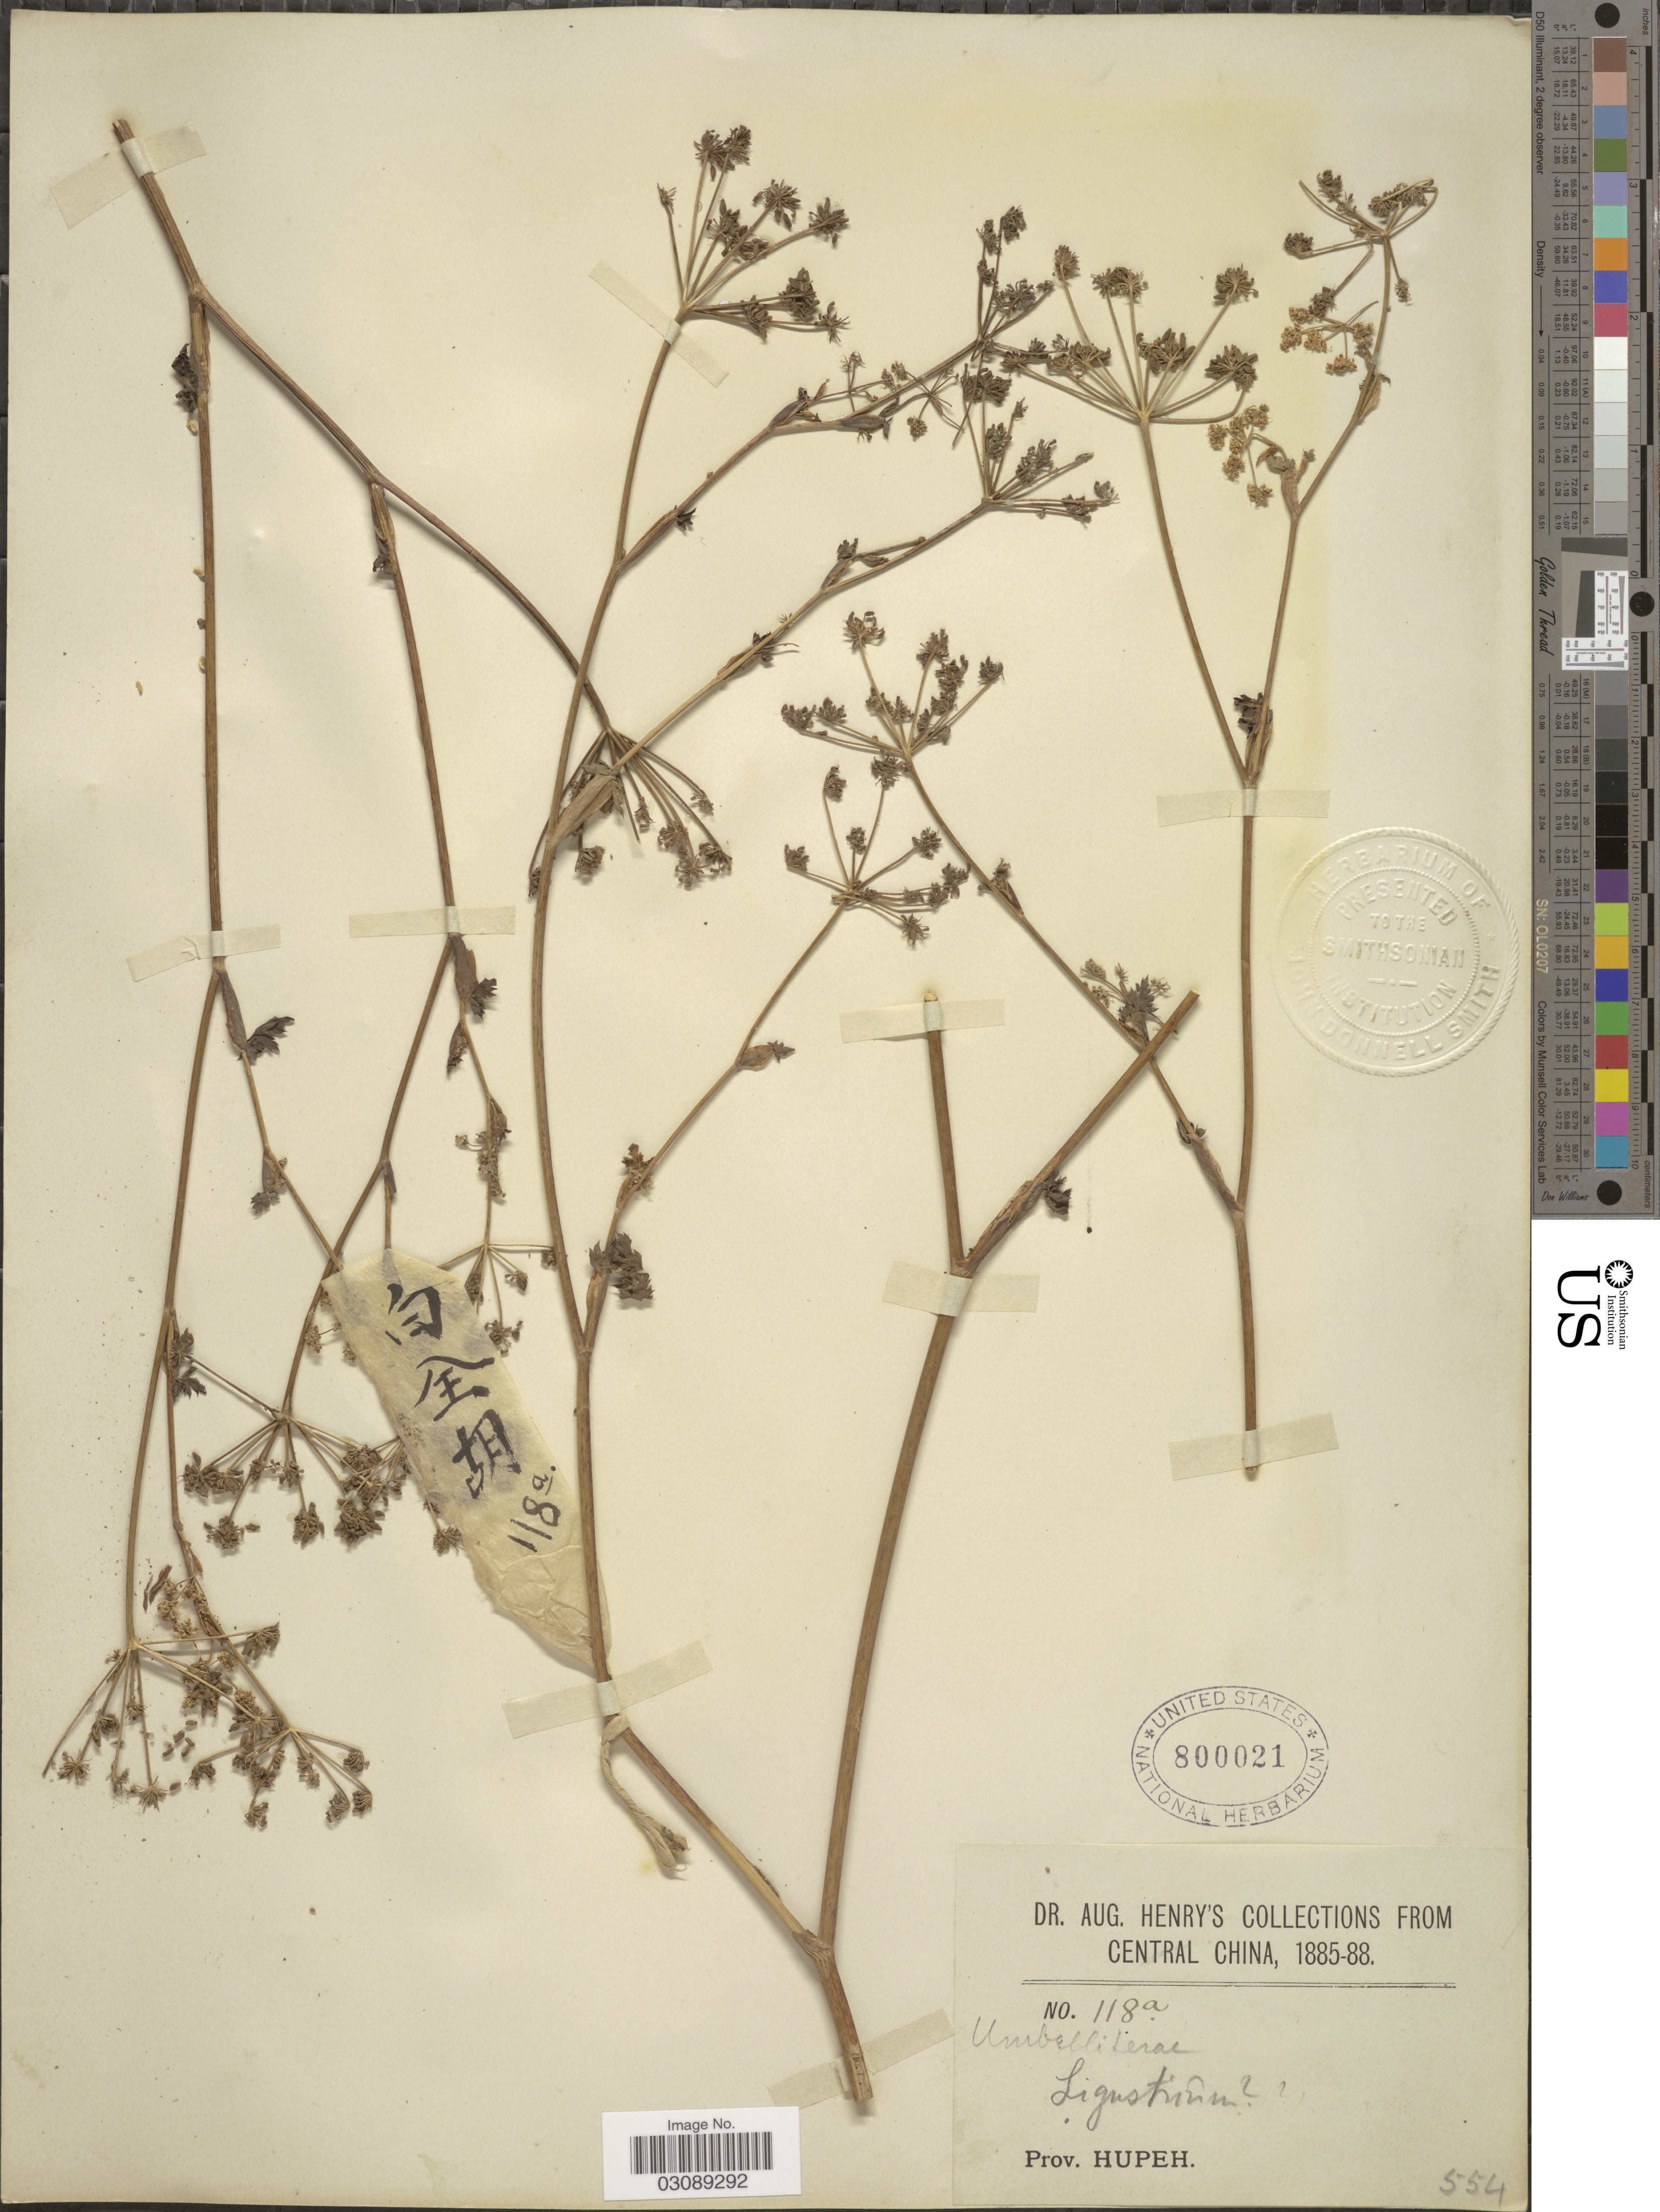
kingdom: Plantae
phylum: Tracheophyta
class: Magnoliopsida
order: Apiales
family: Apiaceae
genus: Ligusticum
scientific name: Ligusticum sp.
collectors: A. Henry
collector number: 118 A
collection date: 1885/1888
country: China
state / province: Hubei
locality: Central China. Prov. Hupeh.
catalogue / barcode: US 800021